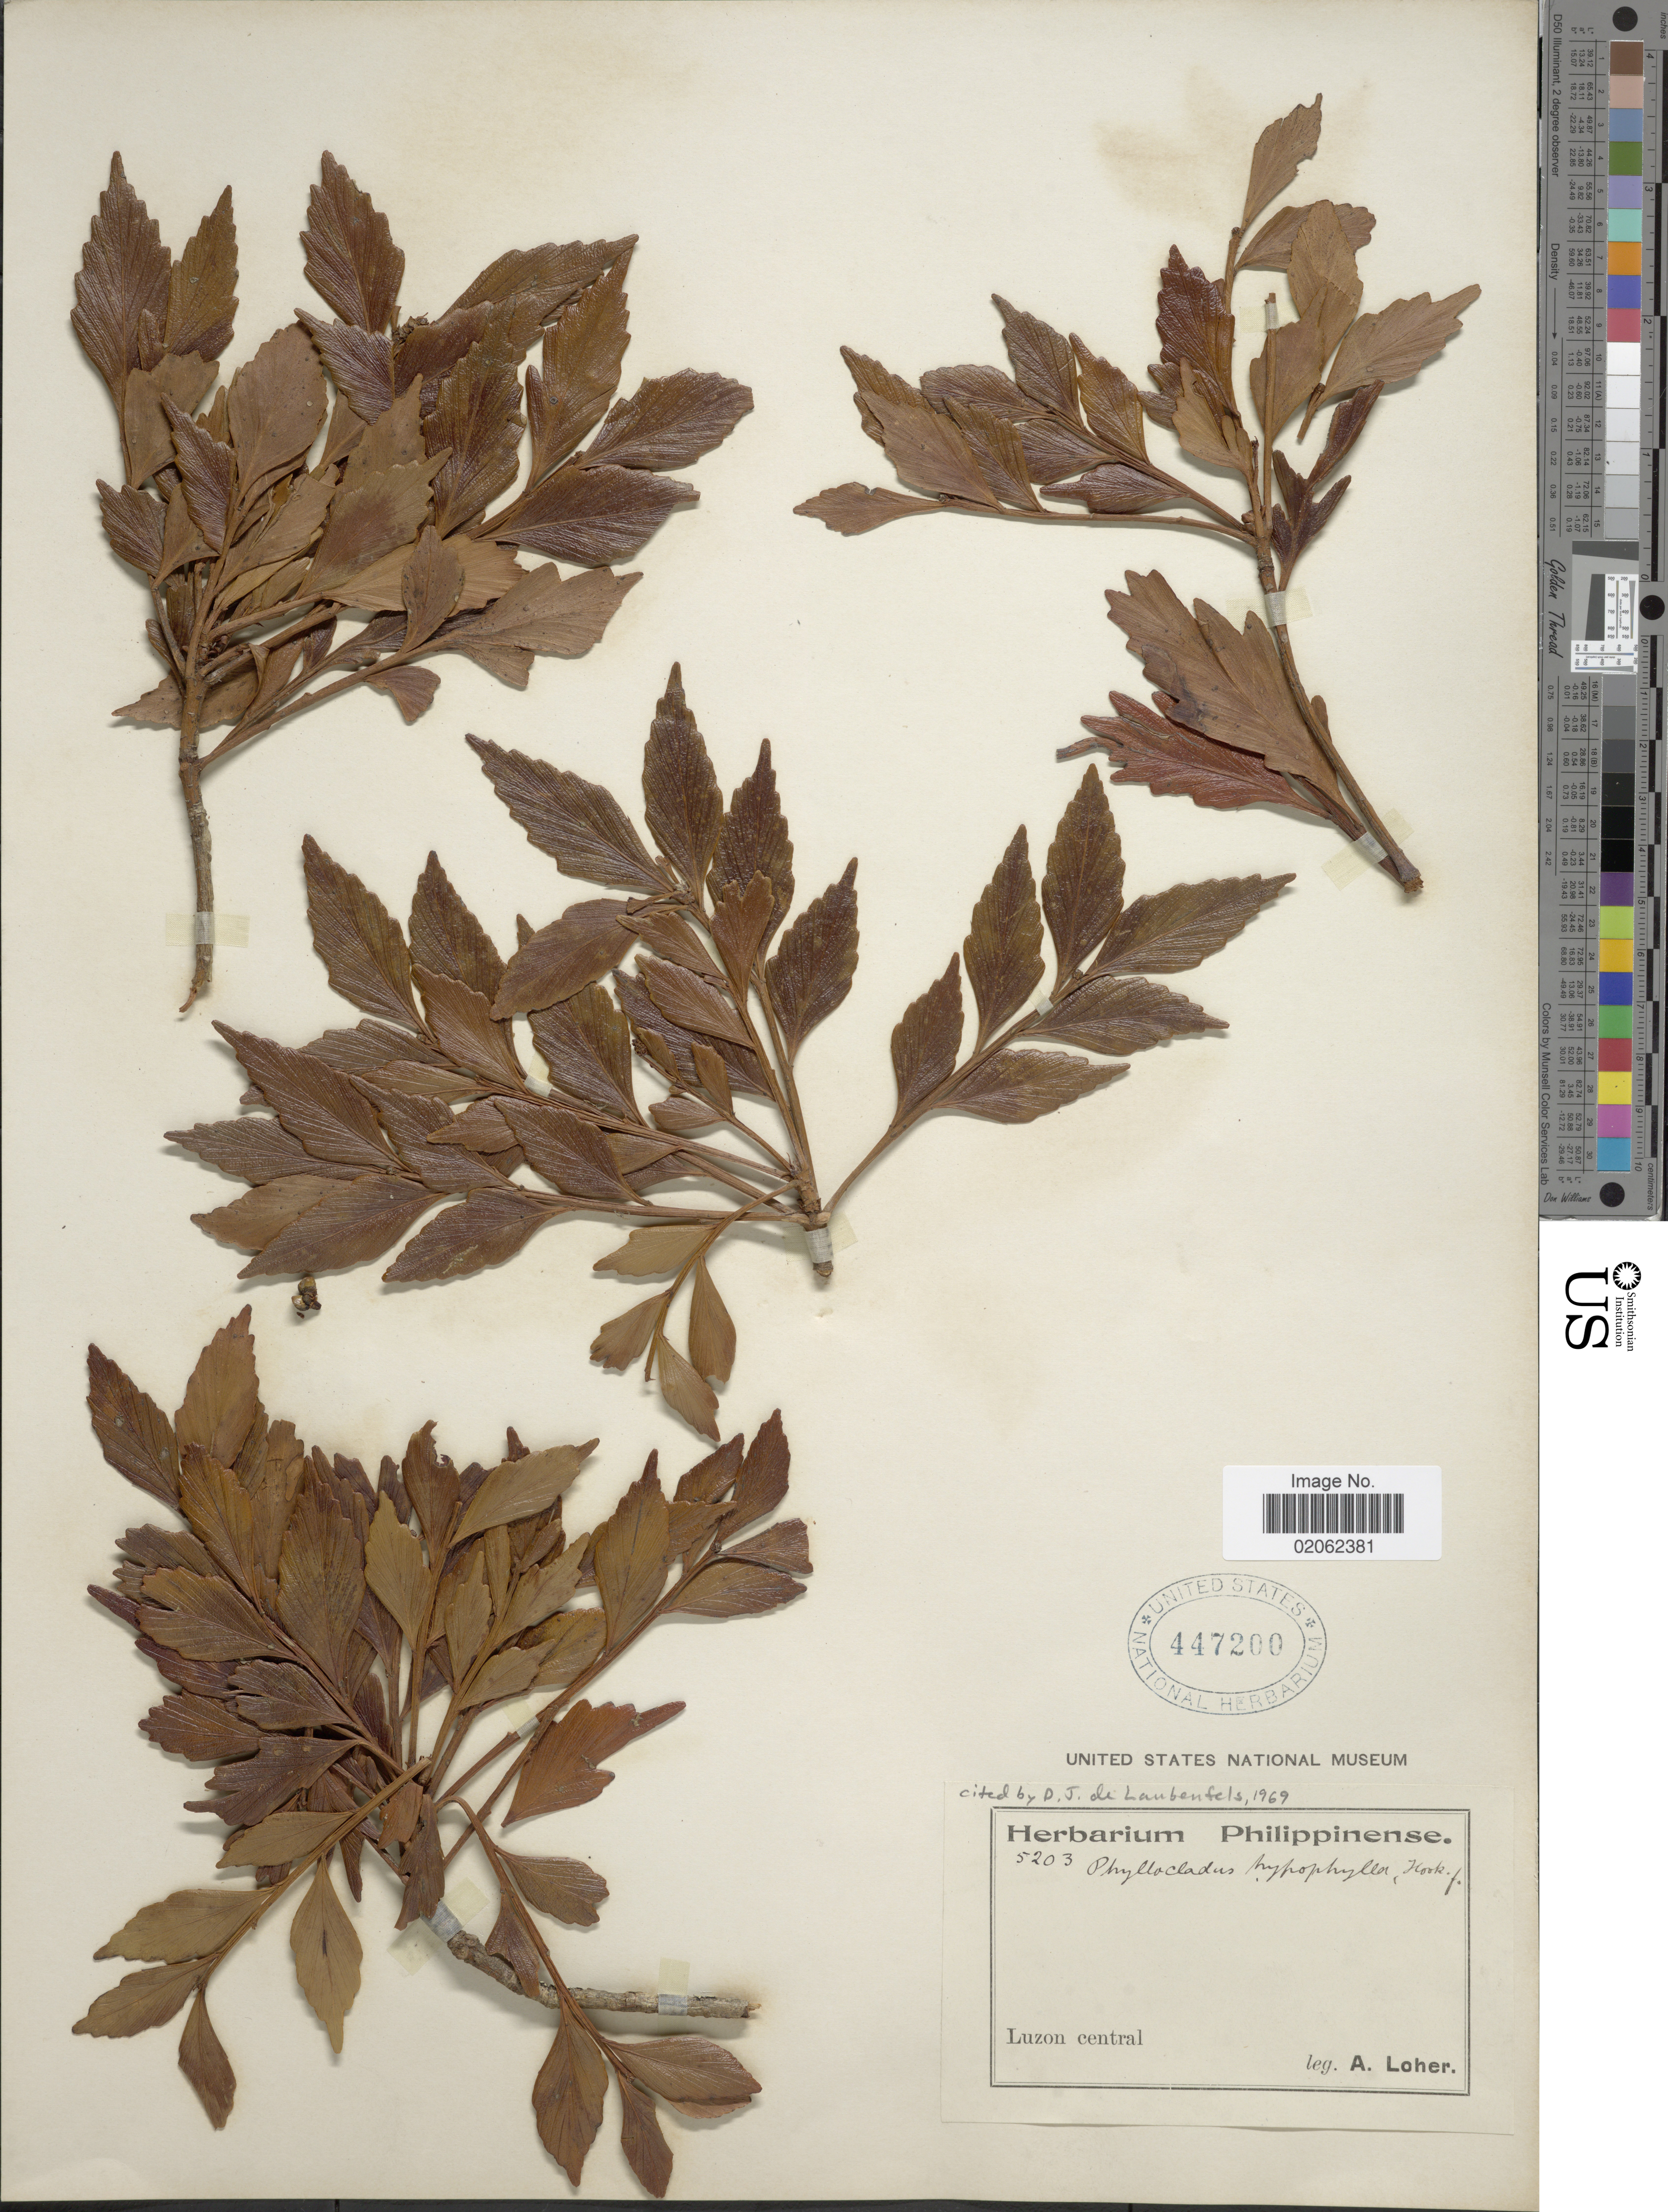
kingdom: Plantae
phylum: Tracheophyta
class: Pinopsida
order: Pinales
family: Phyllocladaceae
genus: Phyllocladus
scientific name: Phyllocladus hypophyllus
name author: Hook. f.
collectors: A. Loher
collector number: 5203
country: Philippines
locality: Luzon central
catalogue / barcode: US 447200